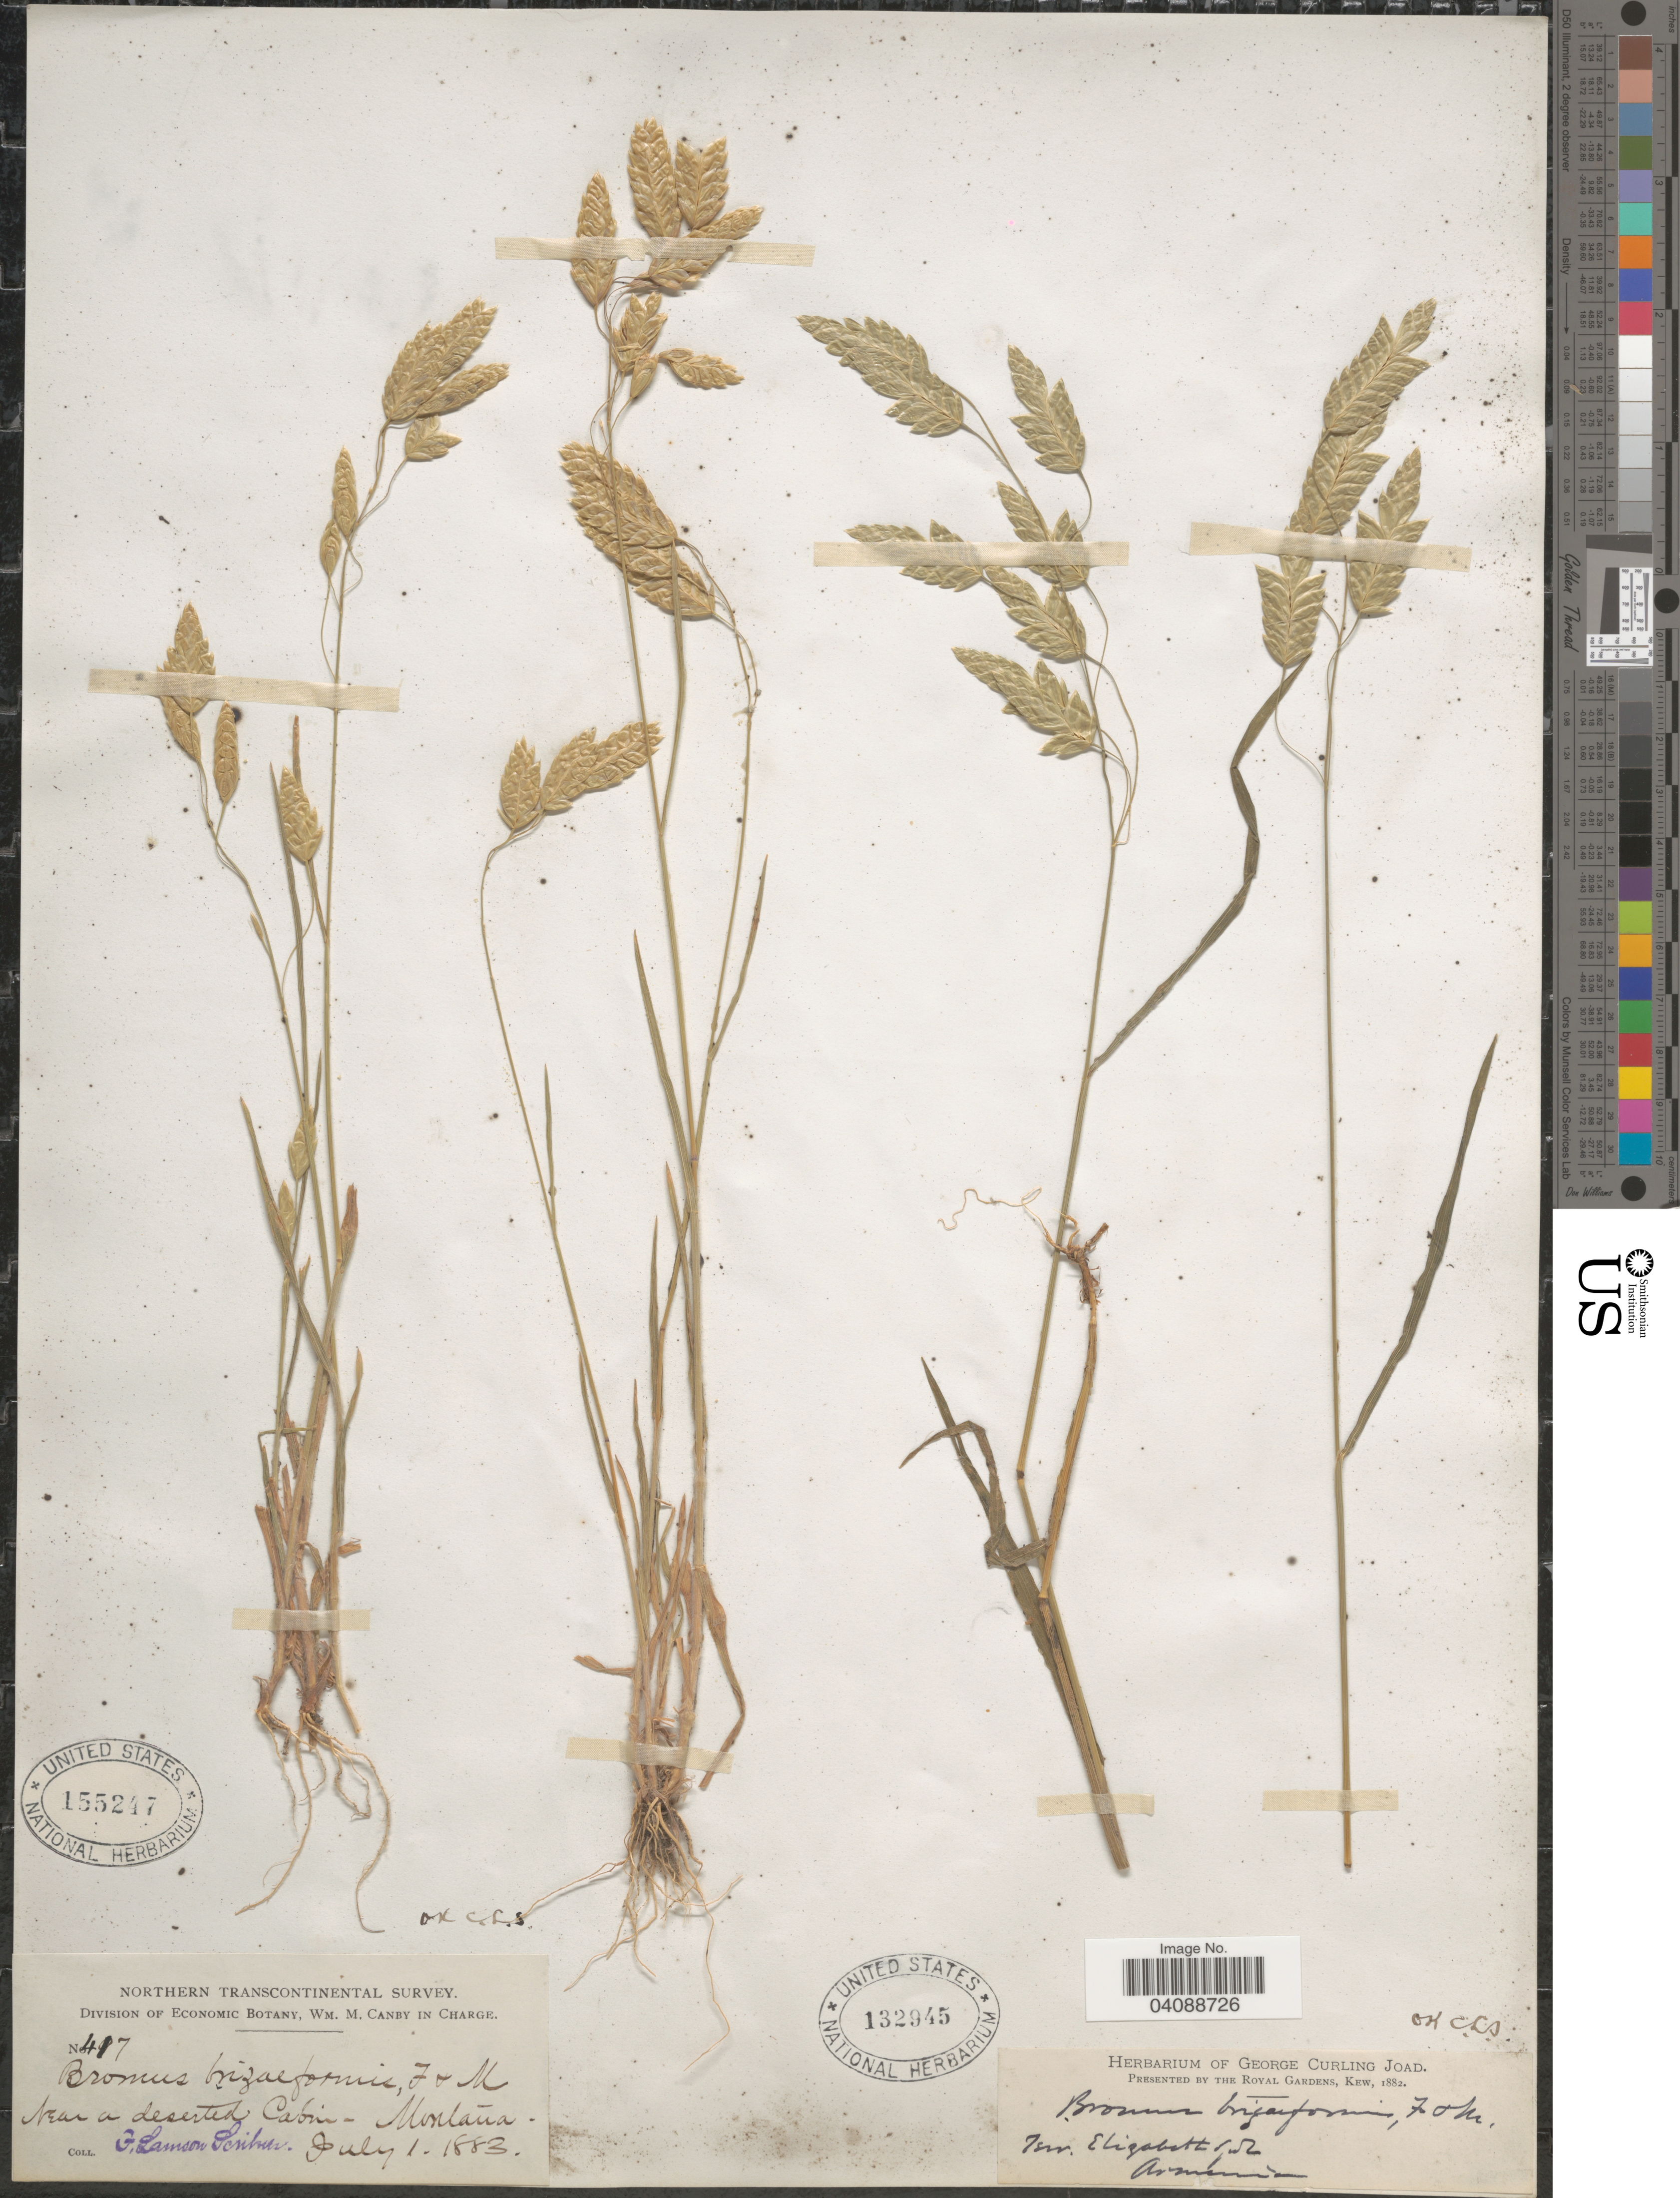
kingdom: Plantae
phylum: Tracheophyta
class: Liliopsida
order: Poales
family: Poaceae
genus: Bromus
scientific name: Bromus briziformis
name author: Fisch. & C.A. Mey.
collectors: F. L. Scribner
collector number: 417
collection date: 1883-07-01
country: United States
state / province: Montana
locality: Northern Transcontinental Survey. Near a deserted Cabin- Montana.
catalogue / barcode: US 155247